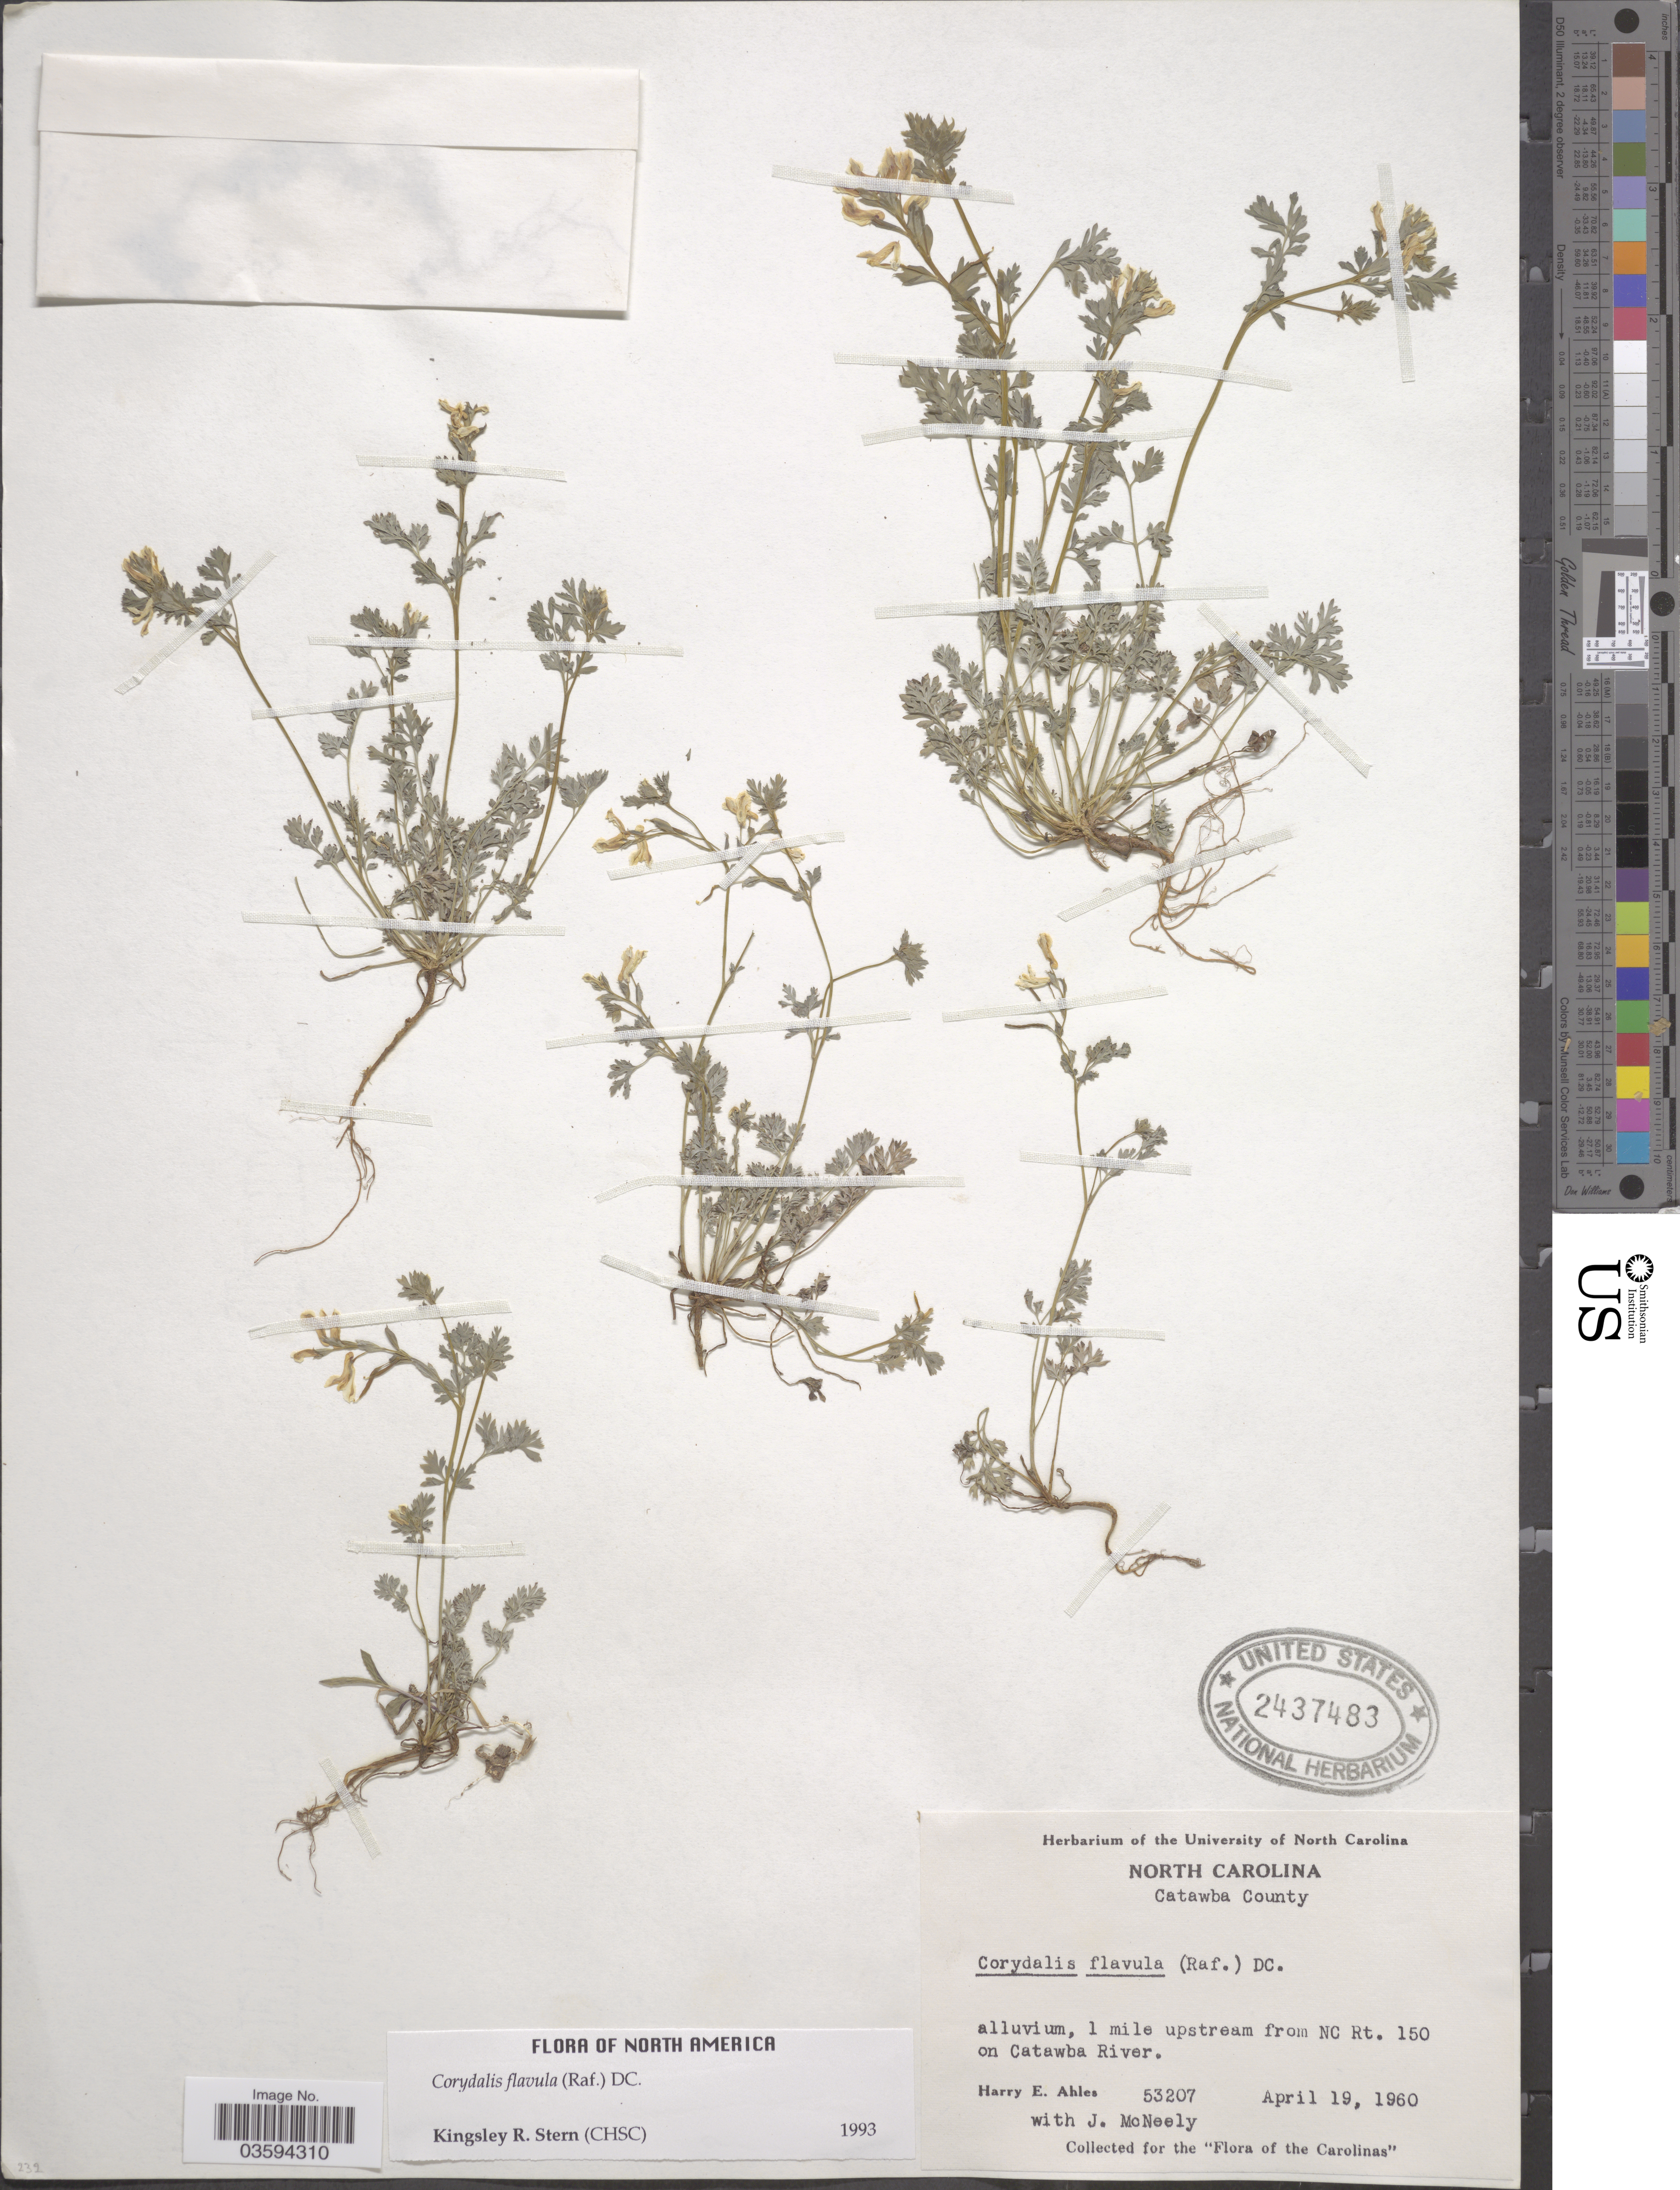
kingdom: Plantae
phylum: Tracheophyta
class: Magnoliopsida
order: Ranunculales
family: Papaveraceae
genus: Corydalis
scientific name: Corydalis flavula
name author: (Raf.) DC.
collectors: H. E. Ahles & J. McNeely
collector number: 53207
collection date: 1960-04-19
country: United States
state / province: North Carolina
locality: Catawba County. 1 mile upstream from NC Rt. 150 on Catawba River.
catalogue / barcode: US 2437483